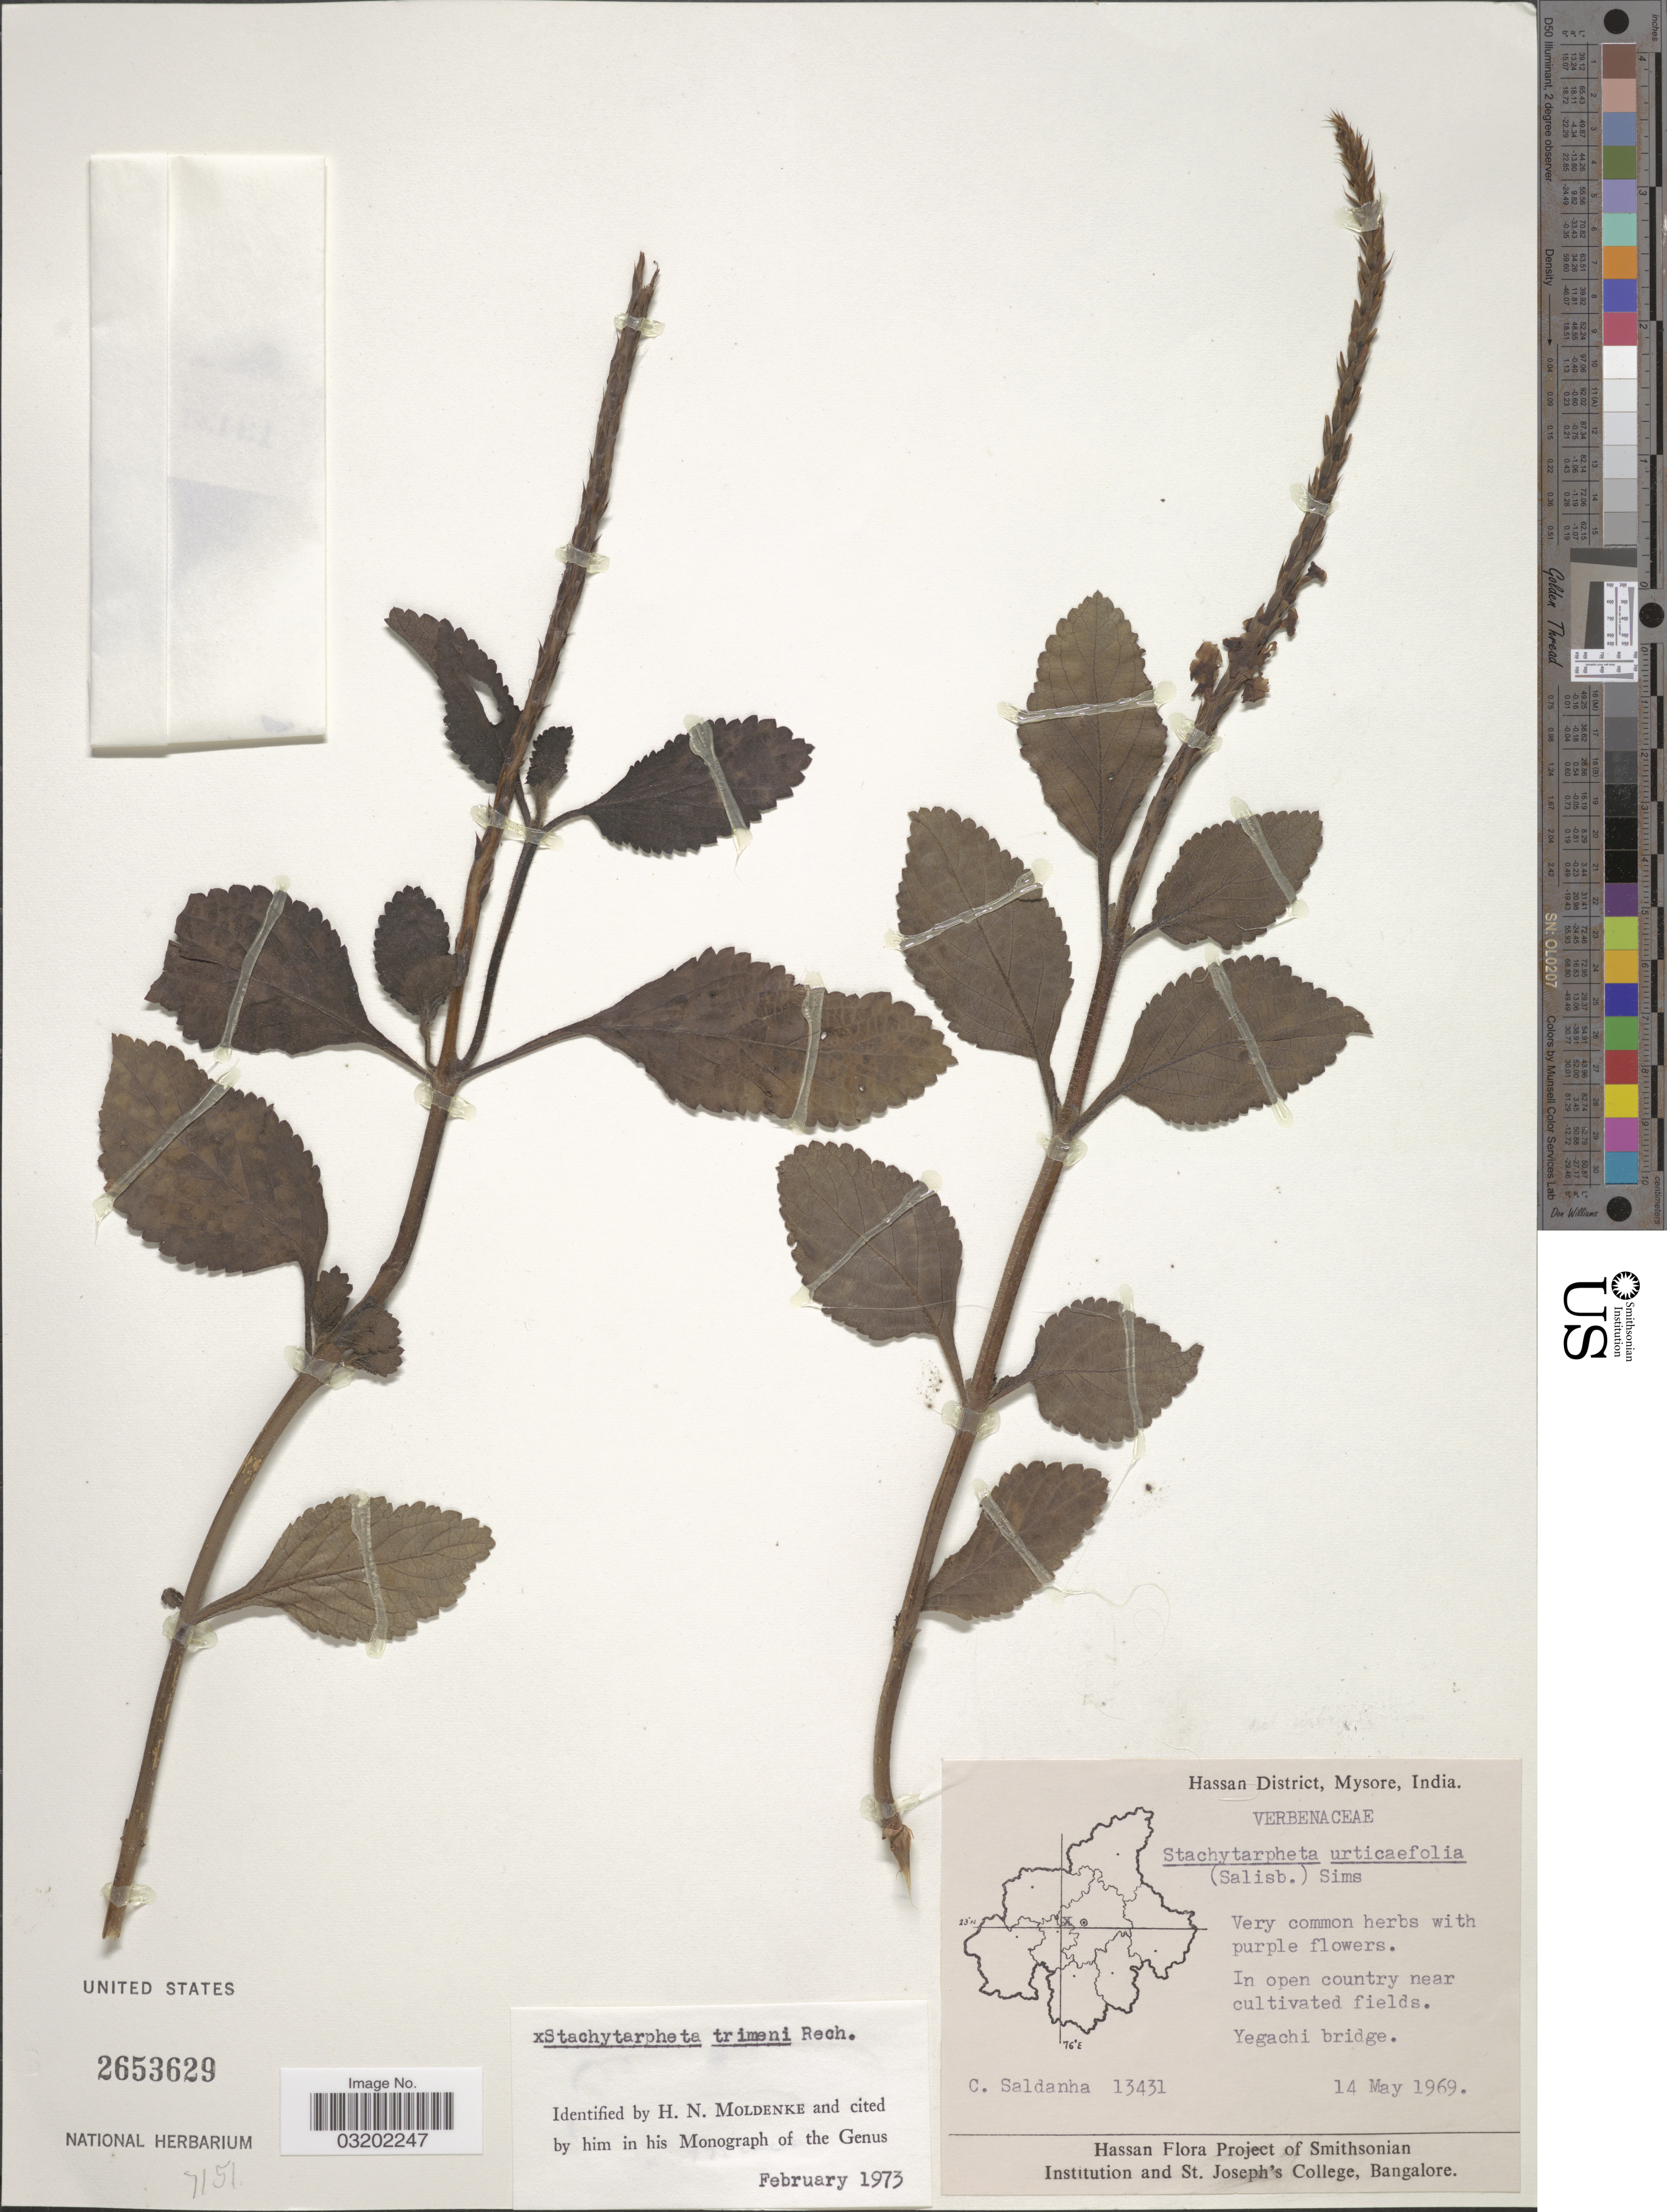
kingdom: Plantae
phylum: Tracheophyta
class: Magnoliopsida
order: Lamiales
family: Verbenaceae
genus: Stachytarpheta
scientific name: Stachytarpheta x trimenii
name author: Rech.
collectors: C. Saldanha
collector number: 13431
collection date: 1969-05-14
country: India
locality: Hassan District, Mysore. Yegachi bridge.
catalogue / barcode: US 2653629